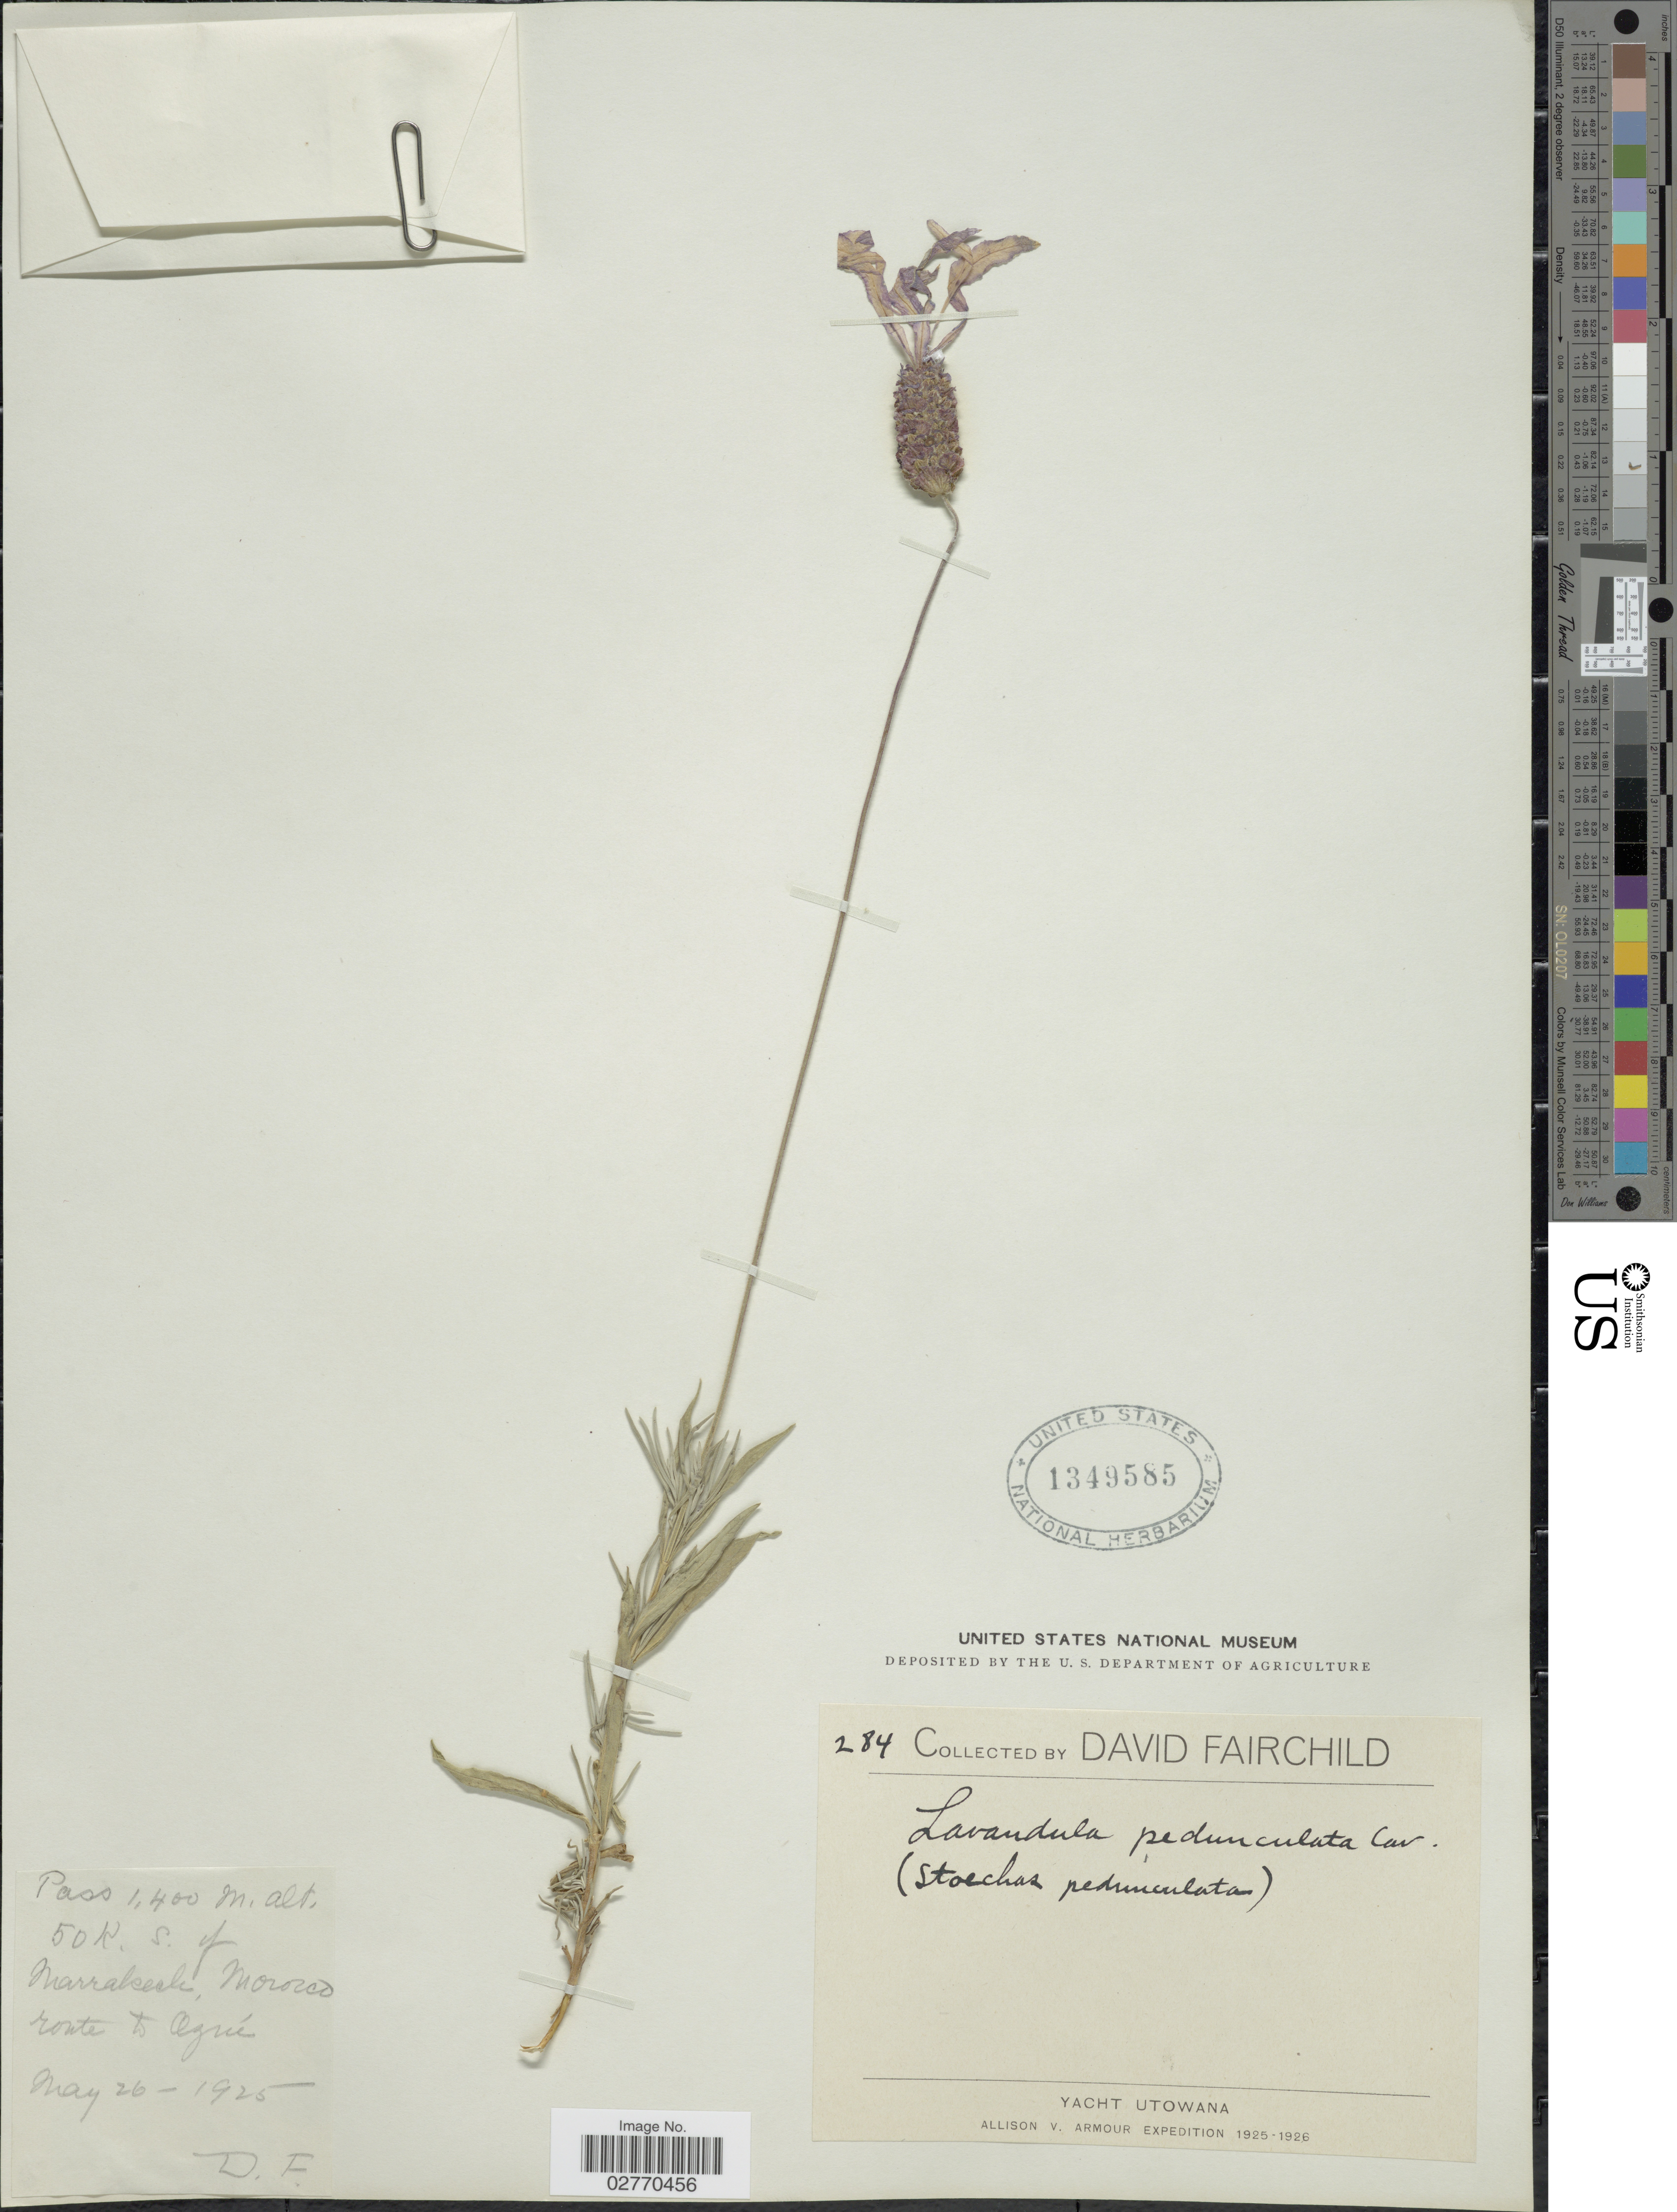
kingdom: Plantae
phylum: Tracheophyta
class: Magnoliopsida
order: Lamiales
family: Lamiaceae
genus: Lavandula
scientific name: Lavandula pedunculata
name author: (Mill.) Cav.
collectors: D. Fairchild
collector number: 284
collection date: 1925-05-26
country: Morocco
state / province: Marrakech-Tensift-Al Haouz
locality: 50 K. S. of Marrakech, Morocco route to Agui.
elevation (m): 1400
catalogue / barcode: US 1349585